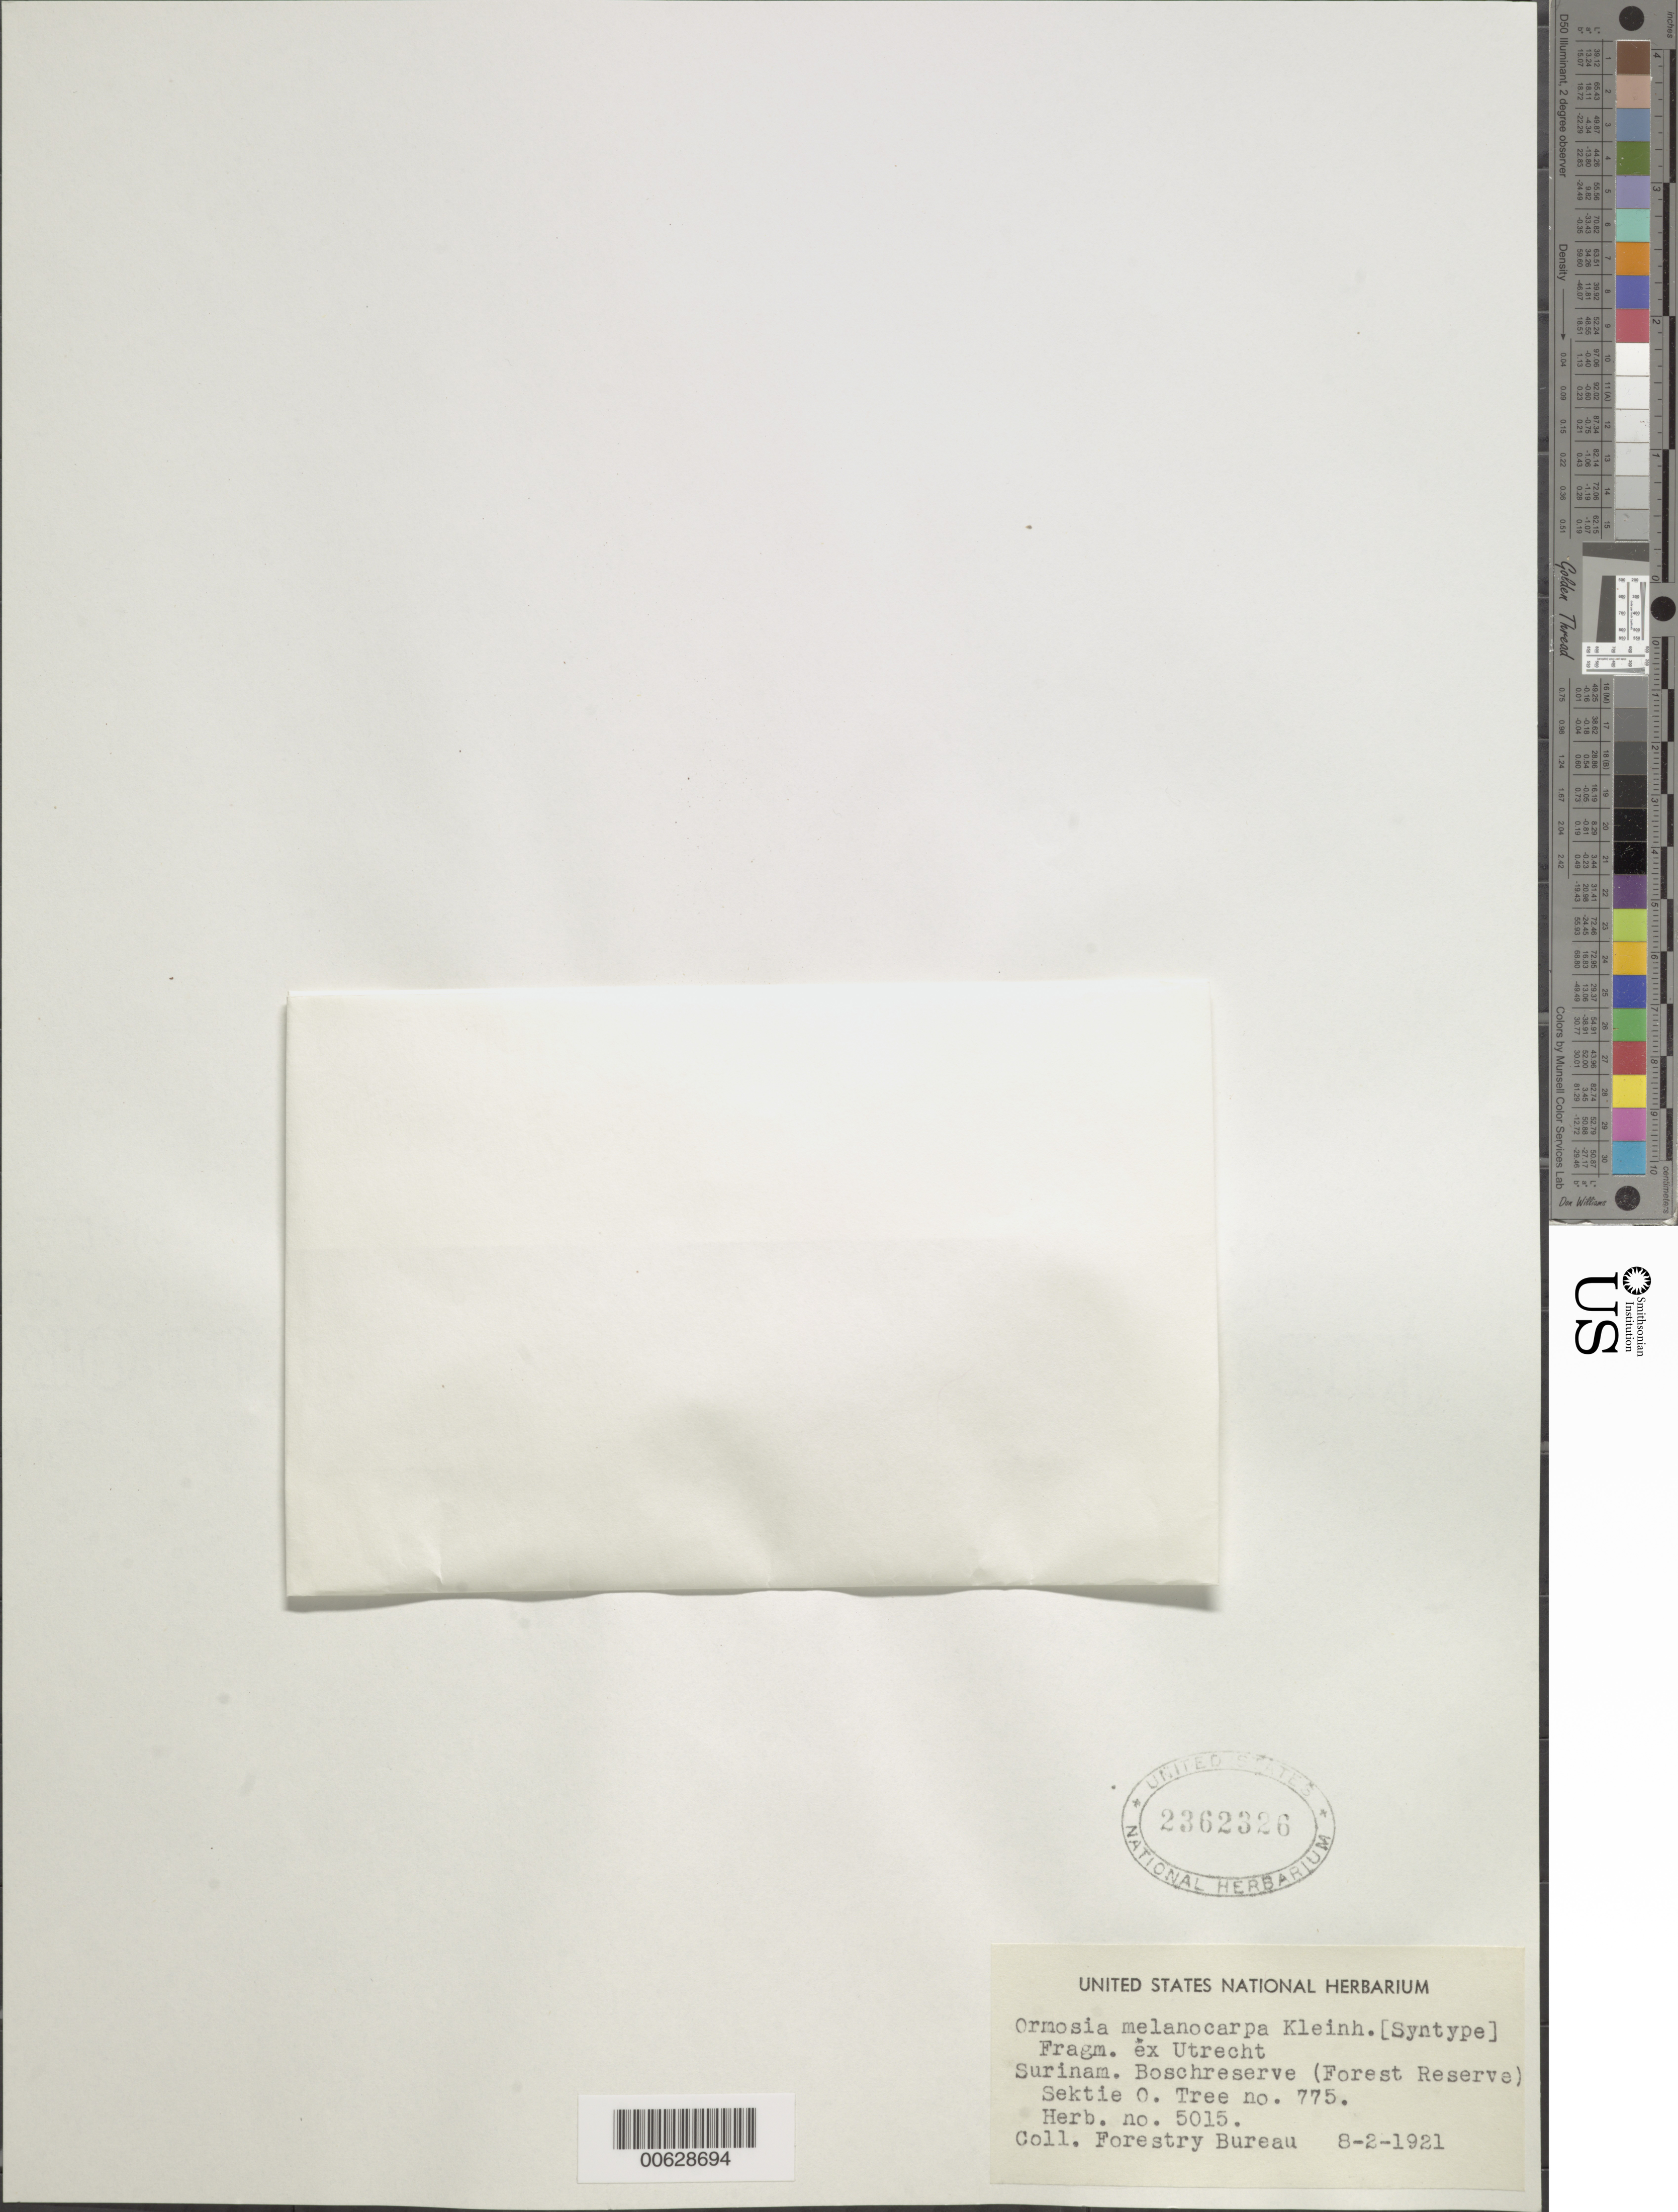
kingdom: Plantae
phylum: Tracheophyta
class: Magnoliopsida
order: Fabales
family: Fabaceae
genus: Ormosia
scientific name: Ormosia melanocarpa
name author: Kleinhoonte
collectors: Forestry Bureau-Surinam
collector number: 5015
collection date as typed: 8-Feb-21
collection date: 1921-02-08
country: Suriname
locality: Sectie O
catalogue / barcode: US 2362326